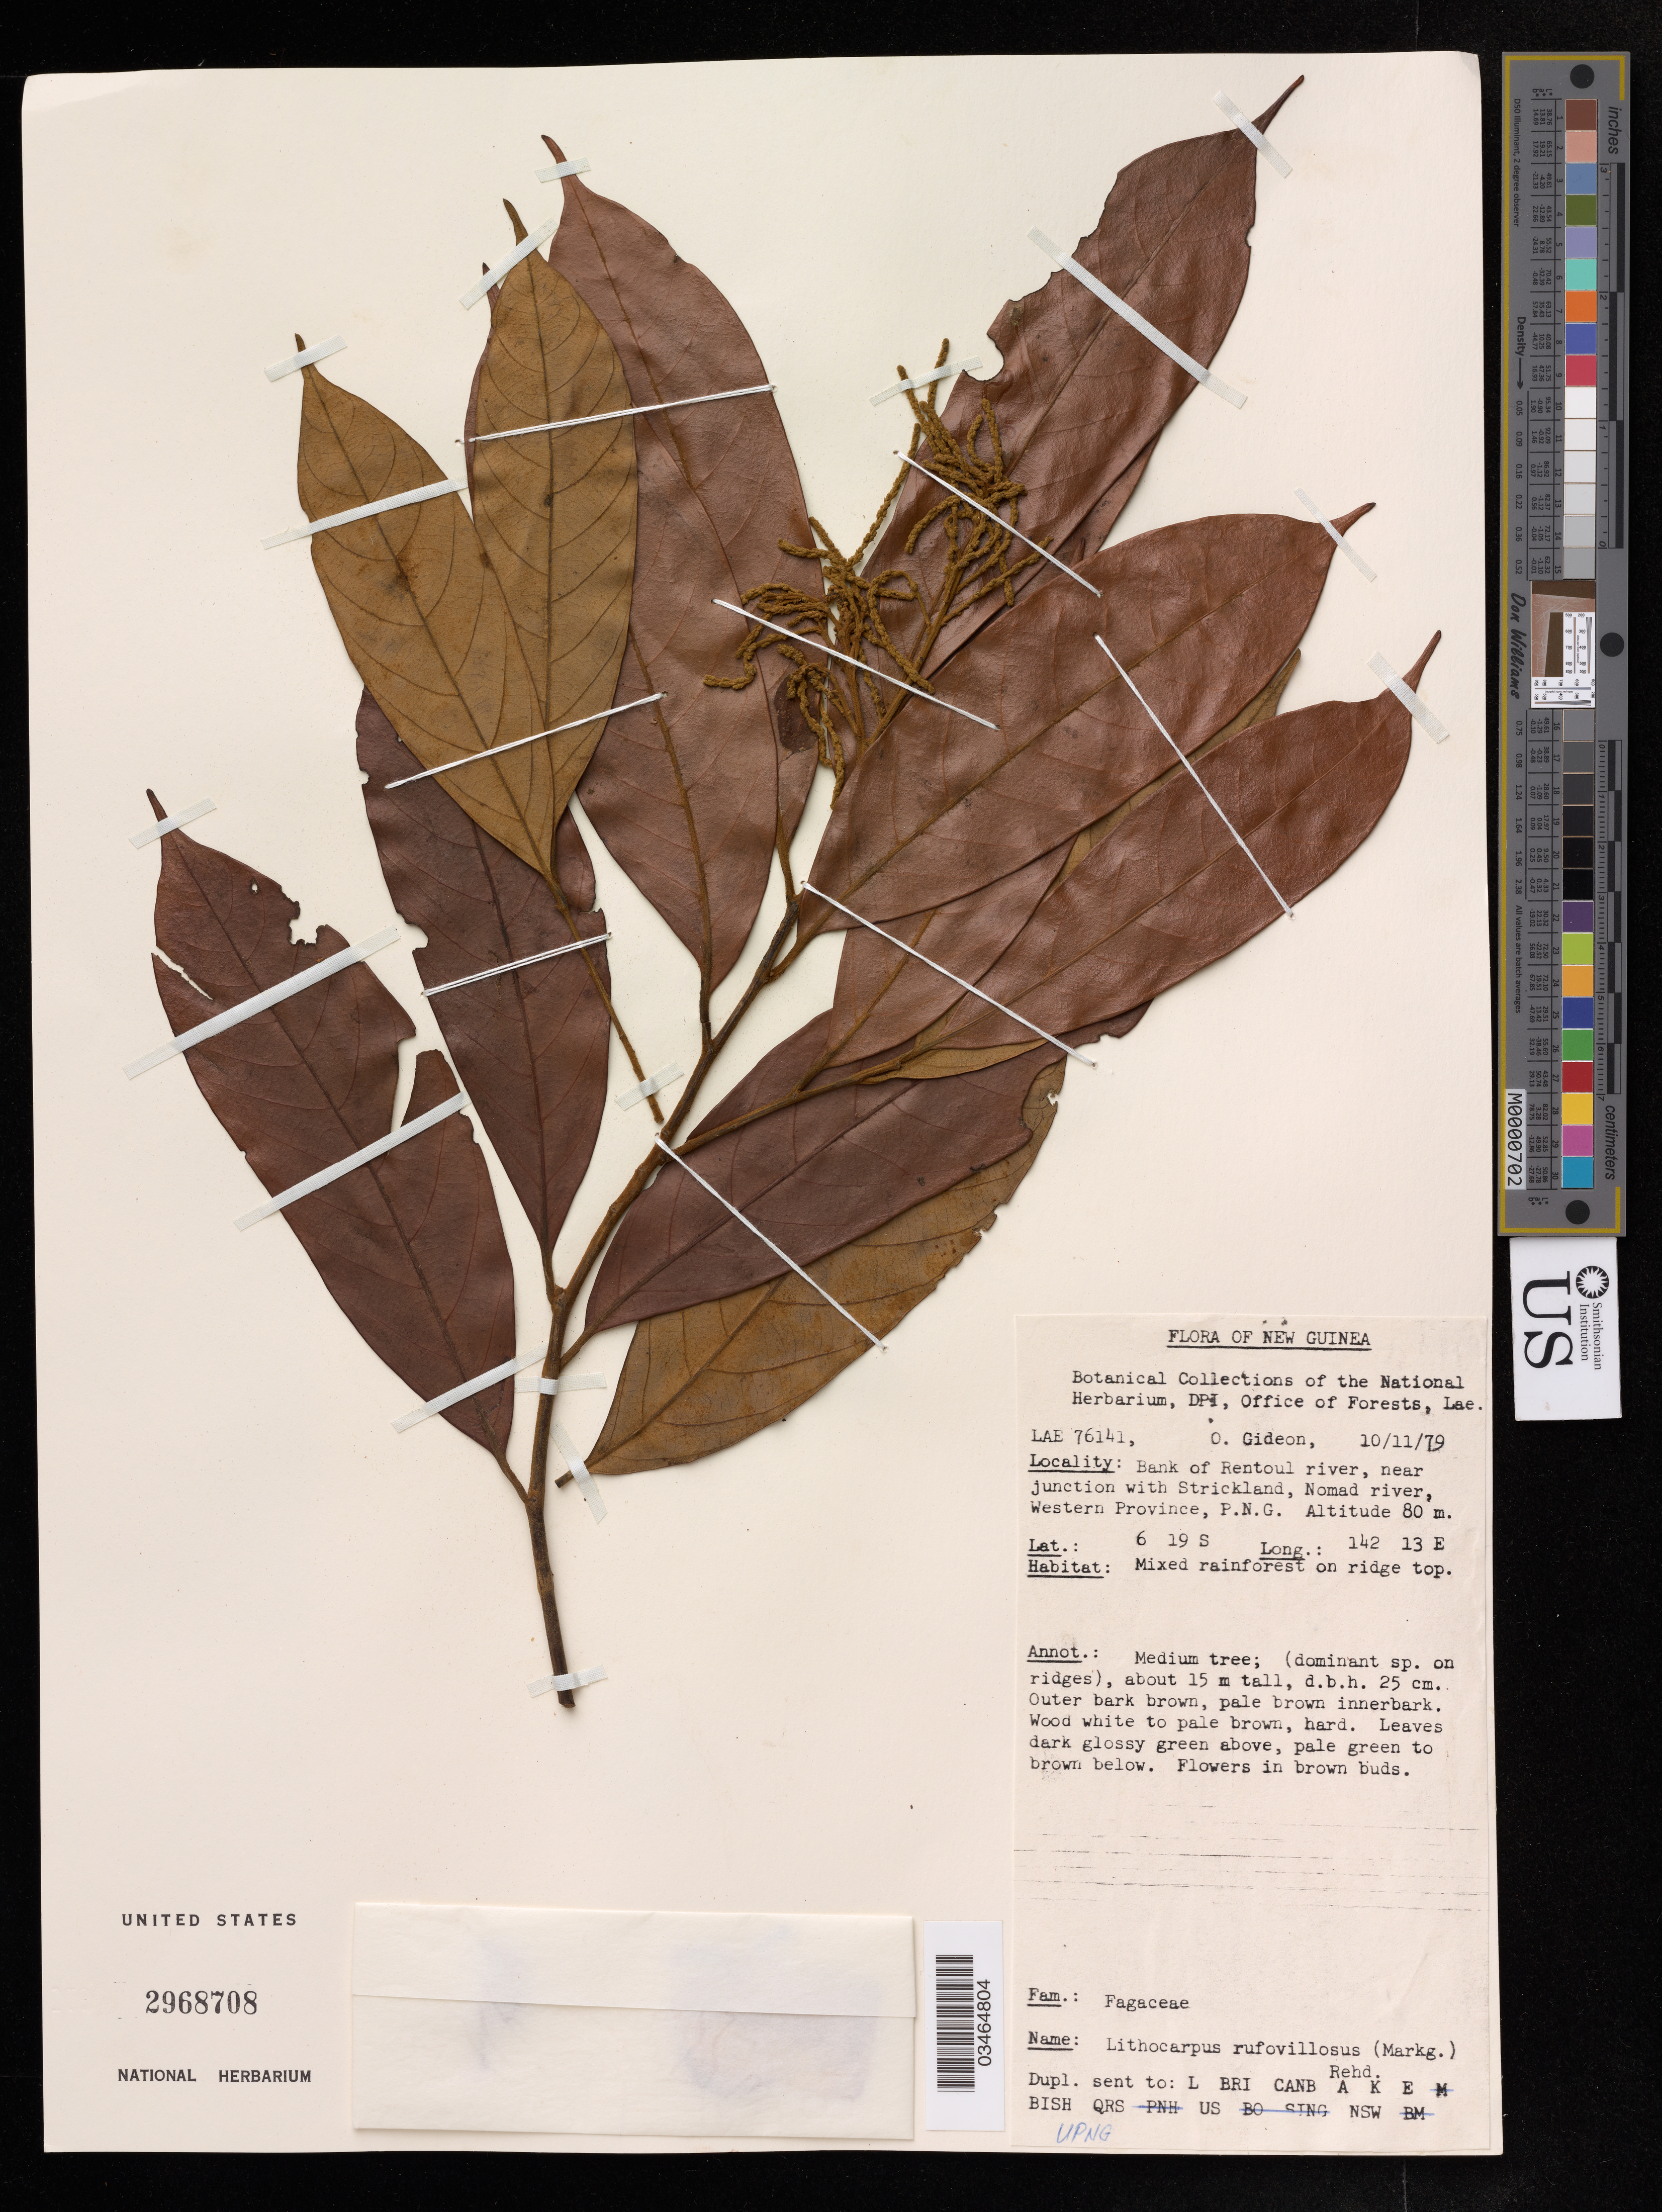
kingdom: Plantae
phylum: Tracheophyta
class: Magnoliopsida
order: Fagales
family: Fagaceae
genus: Lithocarpus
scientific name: Lithocarpus rufovillosus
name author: (Markgr.) Rehder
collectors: O. Gideon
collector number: LAE 76141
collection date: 1979-11-10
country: Papua New Guinea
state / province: Western Highlands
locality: Bank of Rentoul river, near junction with Strickland, Nomad river, P. N. G.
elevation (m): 80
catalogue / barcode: US 2968708